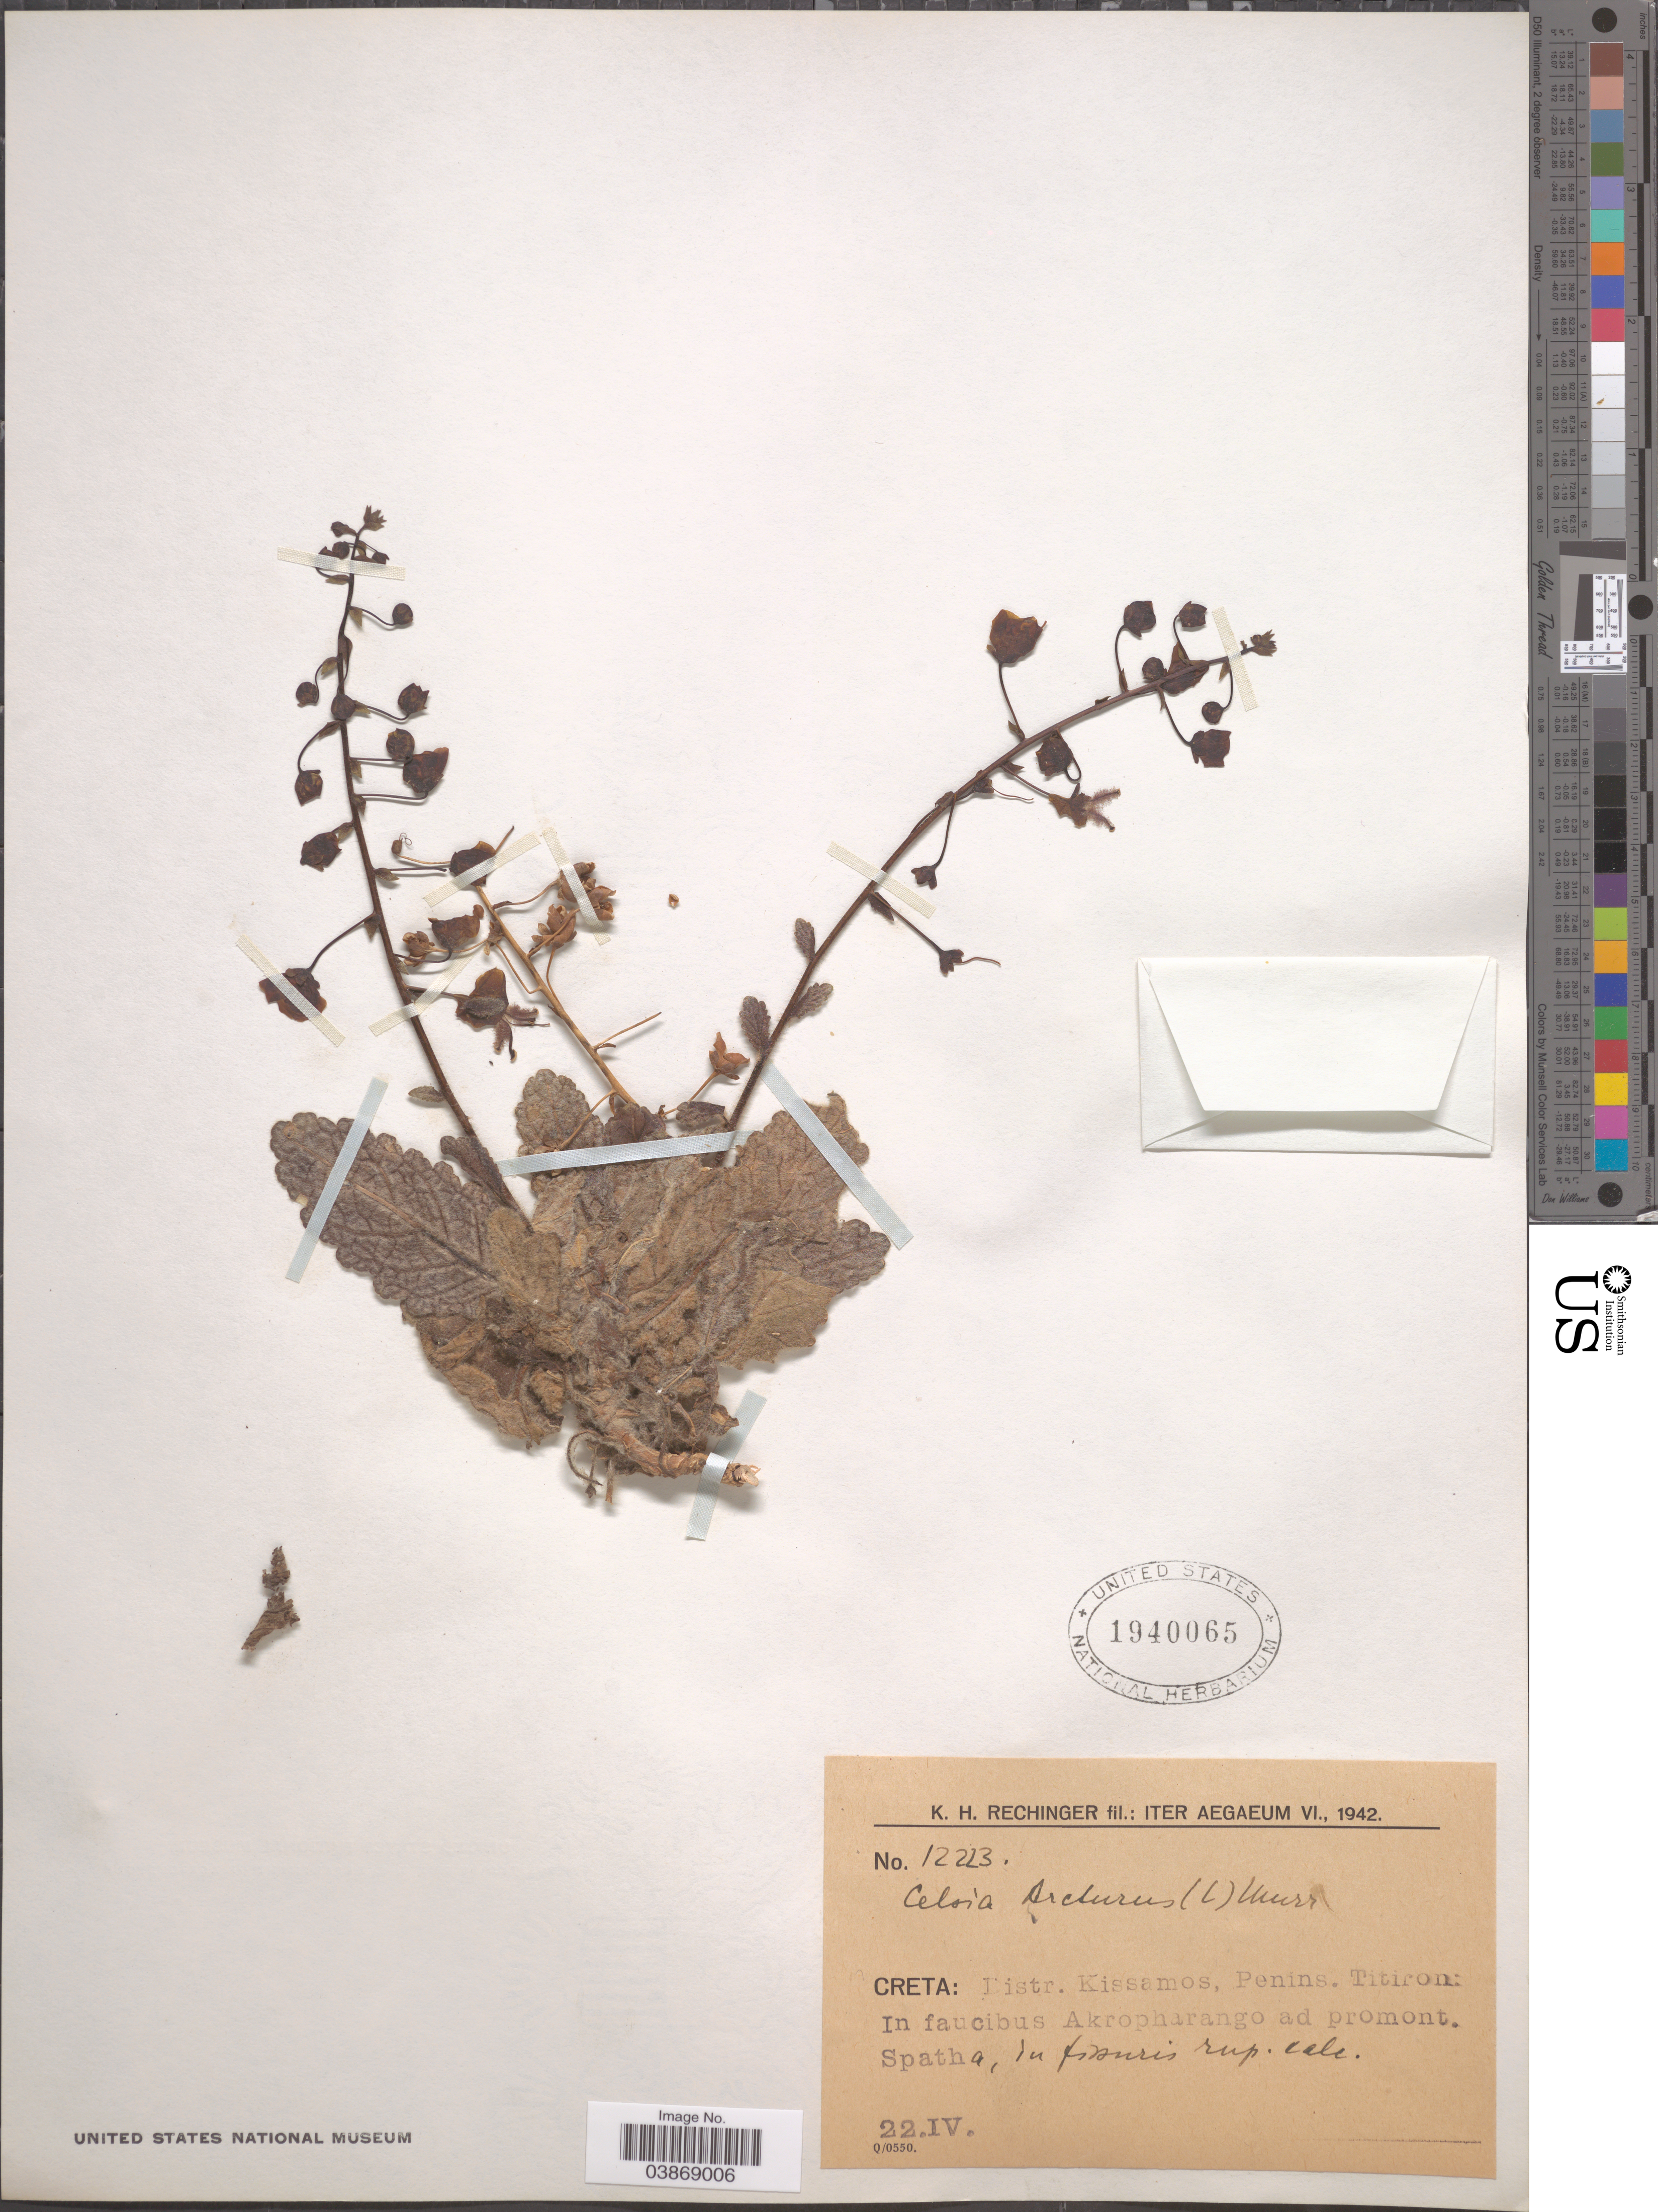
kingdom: Plantae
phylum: Tracheophyta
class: Magnoliopsida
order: Lamiales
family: Scrophulariaceae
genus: Celsia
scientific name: Celsia arcturus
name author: (L.) Jacq.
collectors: K. H. Rechinger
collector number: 12223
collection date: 1942-04-22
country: Greece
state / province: Crete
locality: Creta: Distr. Kissamos, Penins. Titiron: In faucibus Akropharango ad promont. Spatha, in fissuris rup. calc.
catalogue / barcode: US 1940065